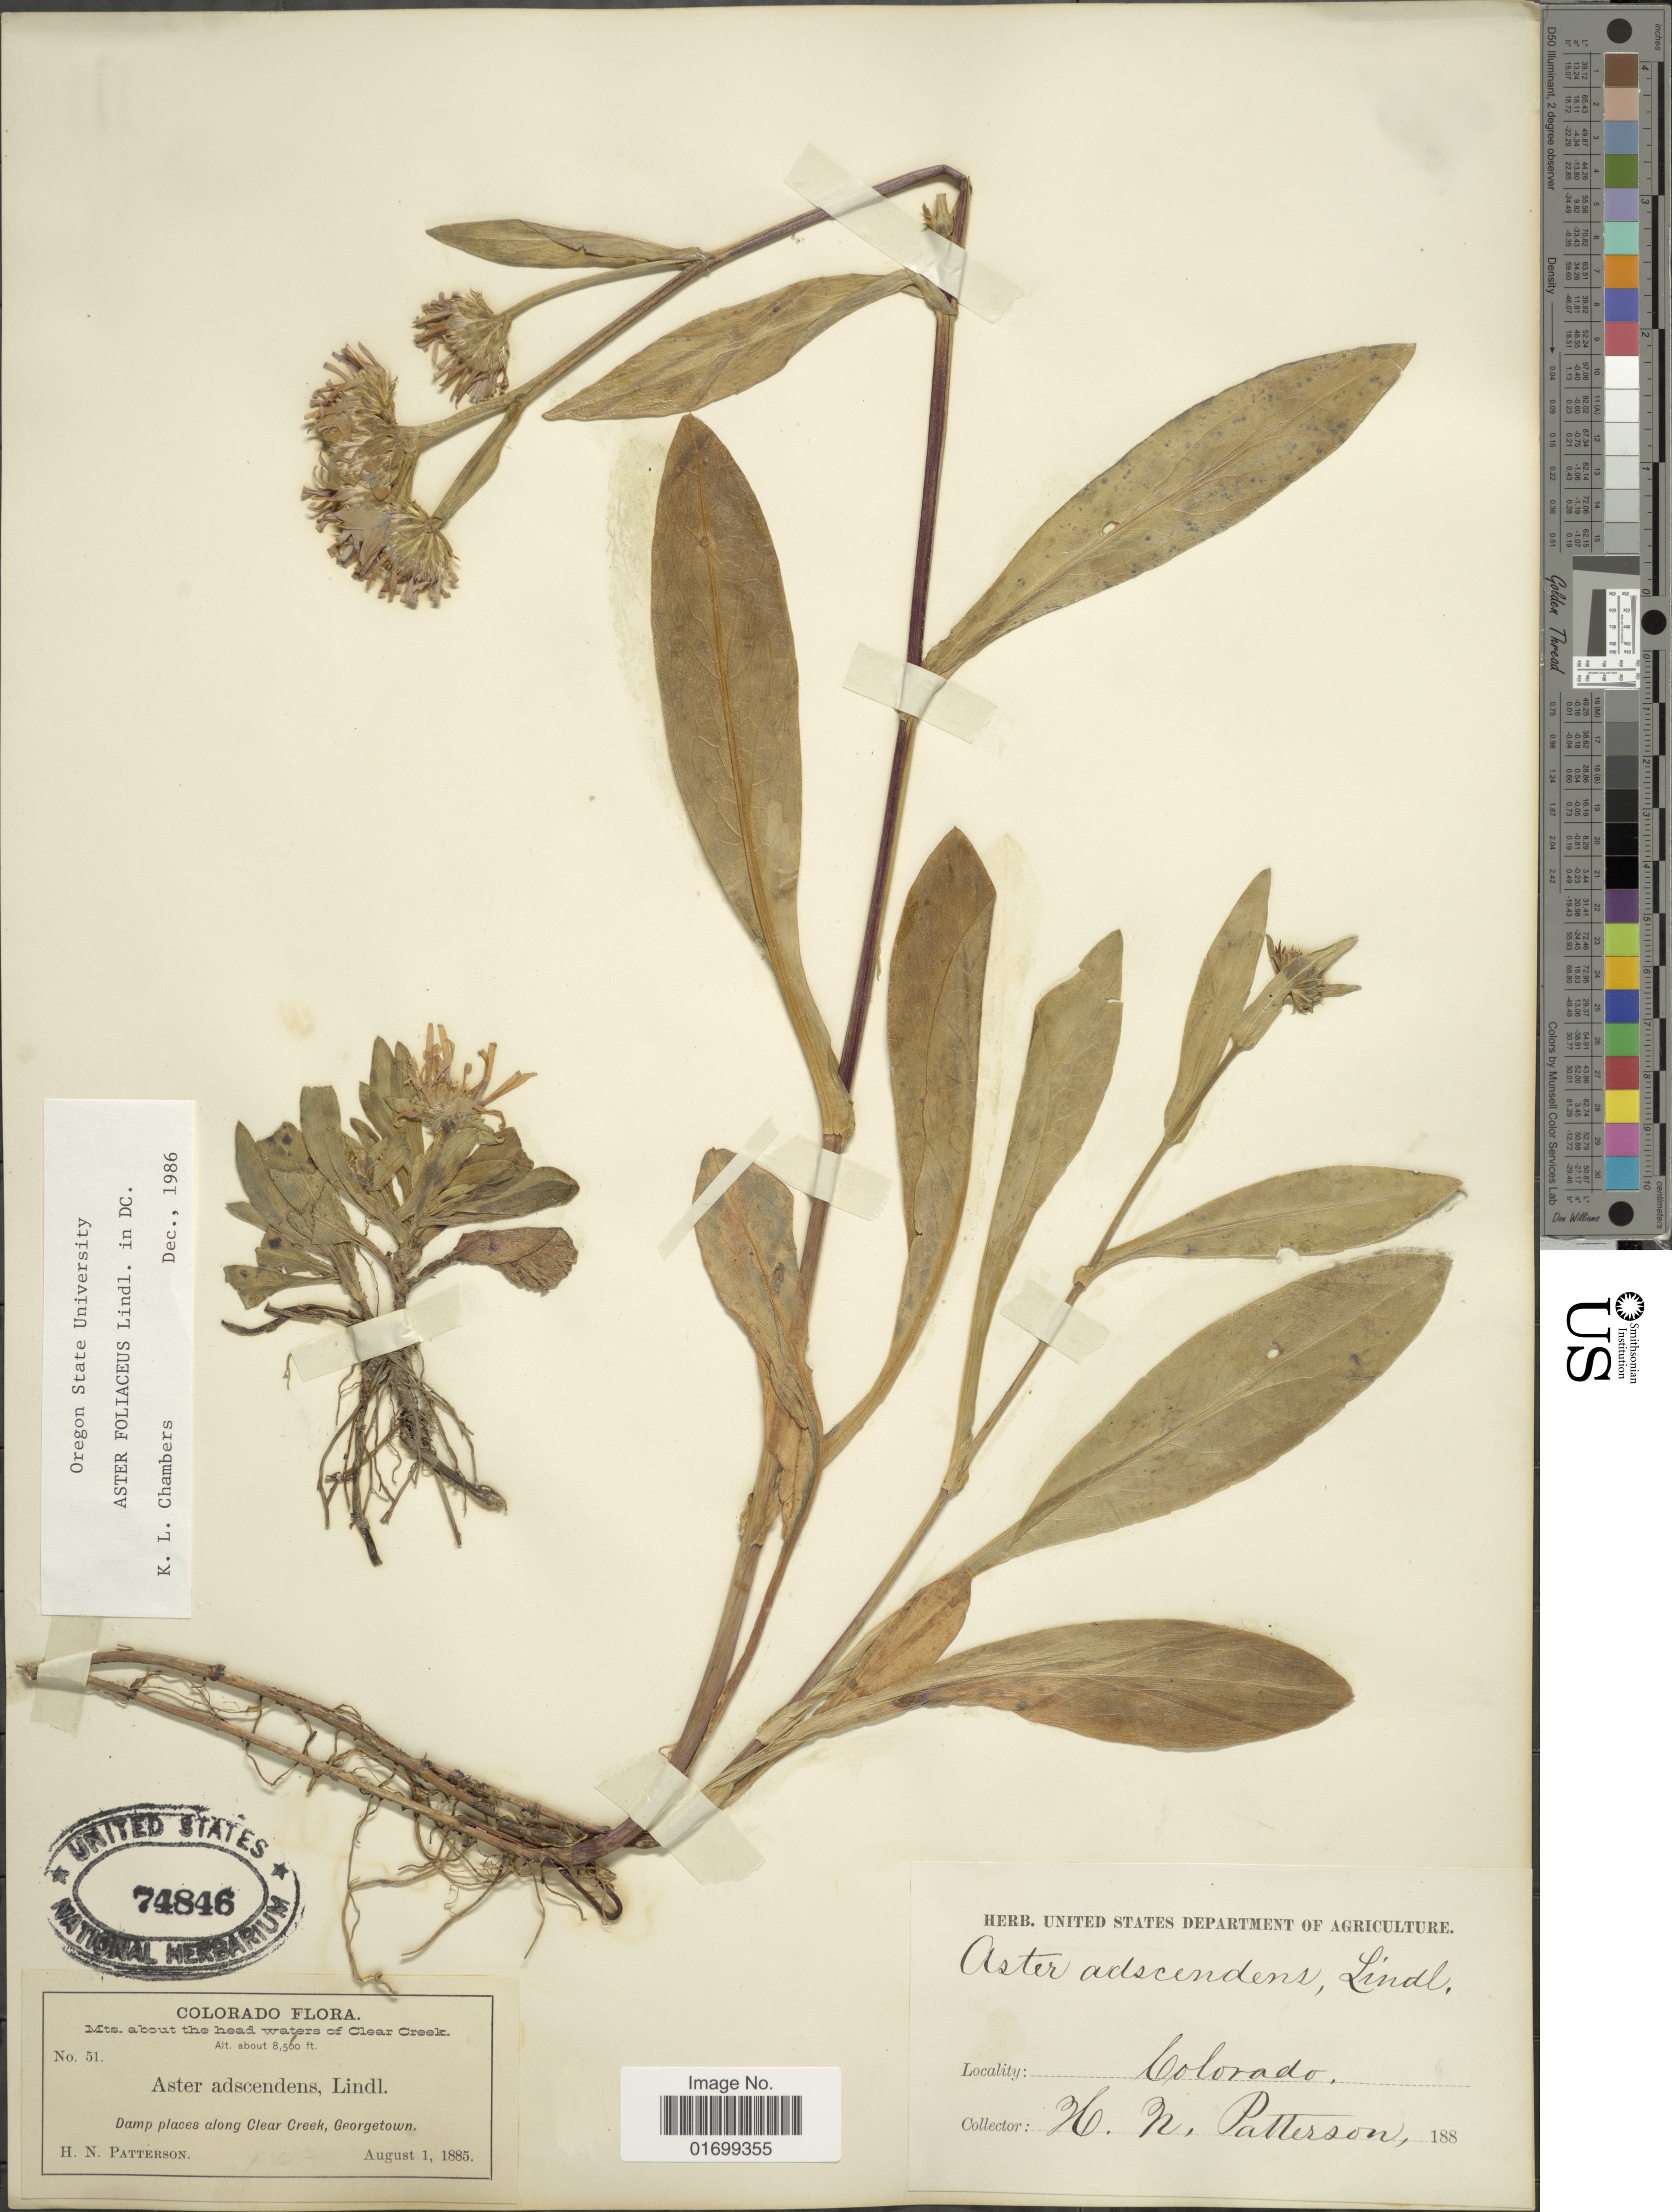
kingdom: Plantae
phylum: Tracheophyta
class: Magnoliopsida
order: Asterales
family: Asteraceae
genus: Symphyotrichum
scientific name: Symphyotrichum foliaceum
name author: (Lindl. ex DC.) G.L. Nesom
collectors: H. N. Patterson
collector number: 51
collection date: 1885-08-01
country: United States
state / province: Colorado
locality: Mts. about the head waters of Clear Creek, damp places along Clear Creek, Georgetown.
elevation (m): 2591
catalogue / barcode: US 74846